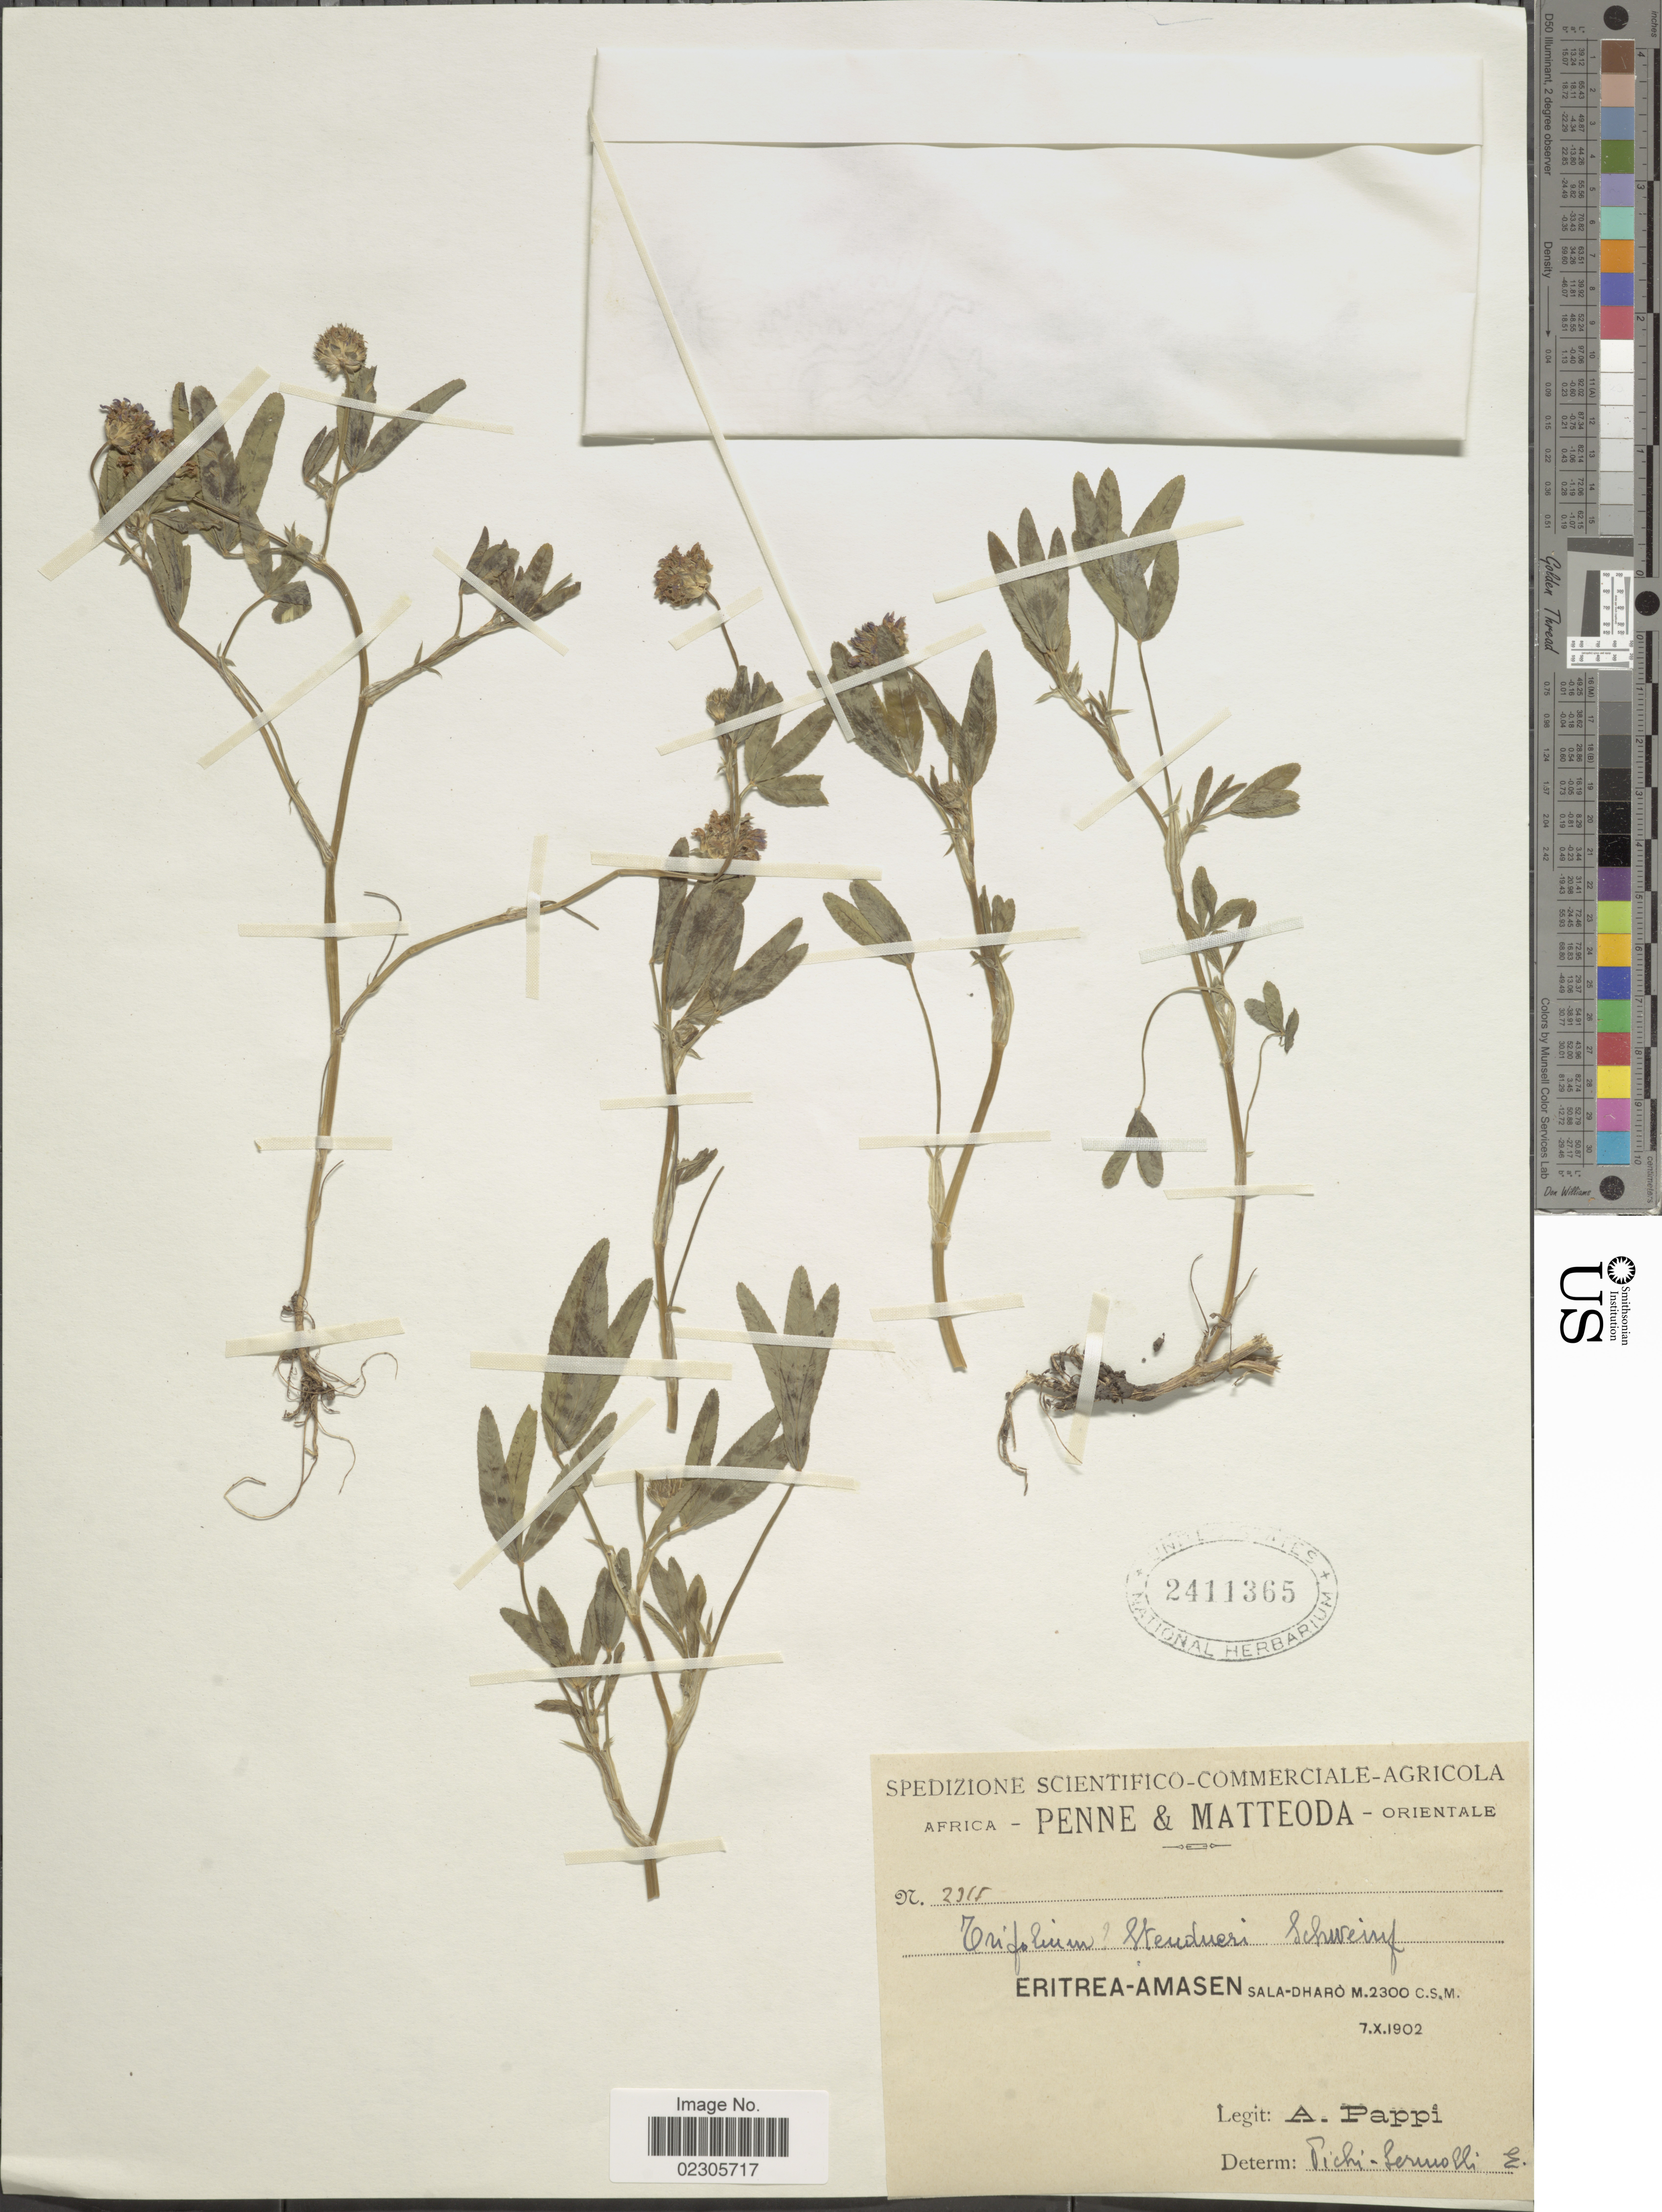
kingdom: Plantae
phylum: Tracheophyta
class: Magnoliopsida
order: Fabales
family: Fabaceae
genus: Trifolium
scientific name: Trifolium steudneri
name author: Schweinf.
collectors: A. Pappi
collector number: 2915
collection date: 1902-10-07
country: Eritrea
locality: Eritrea - Amasen Sala-Dharo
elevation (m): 2300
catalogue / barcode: US 2411365